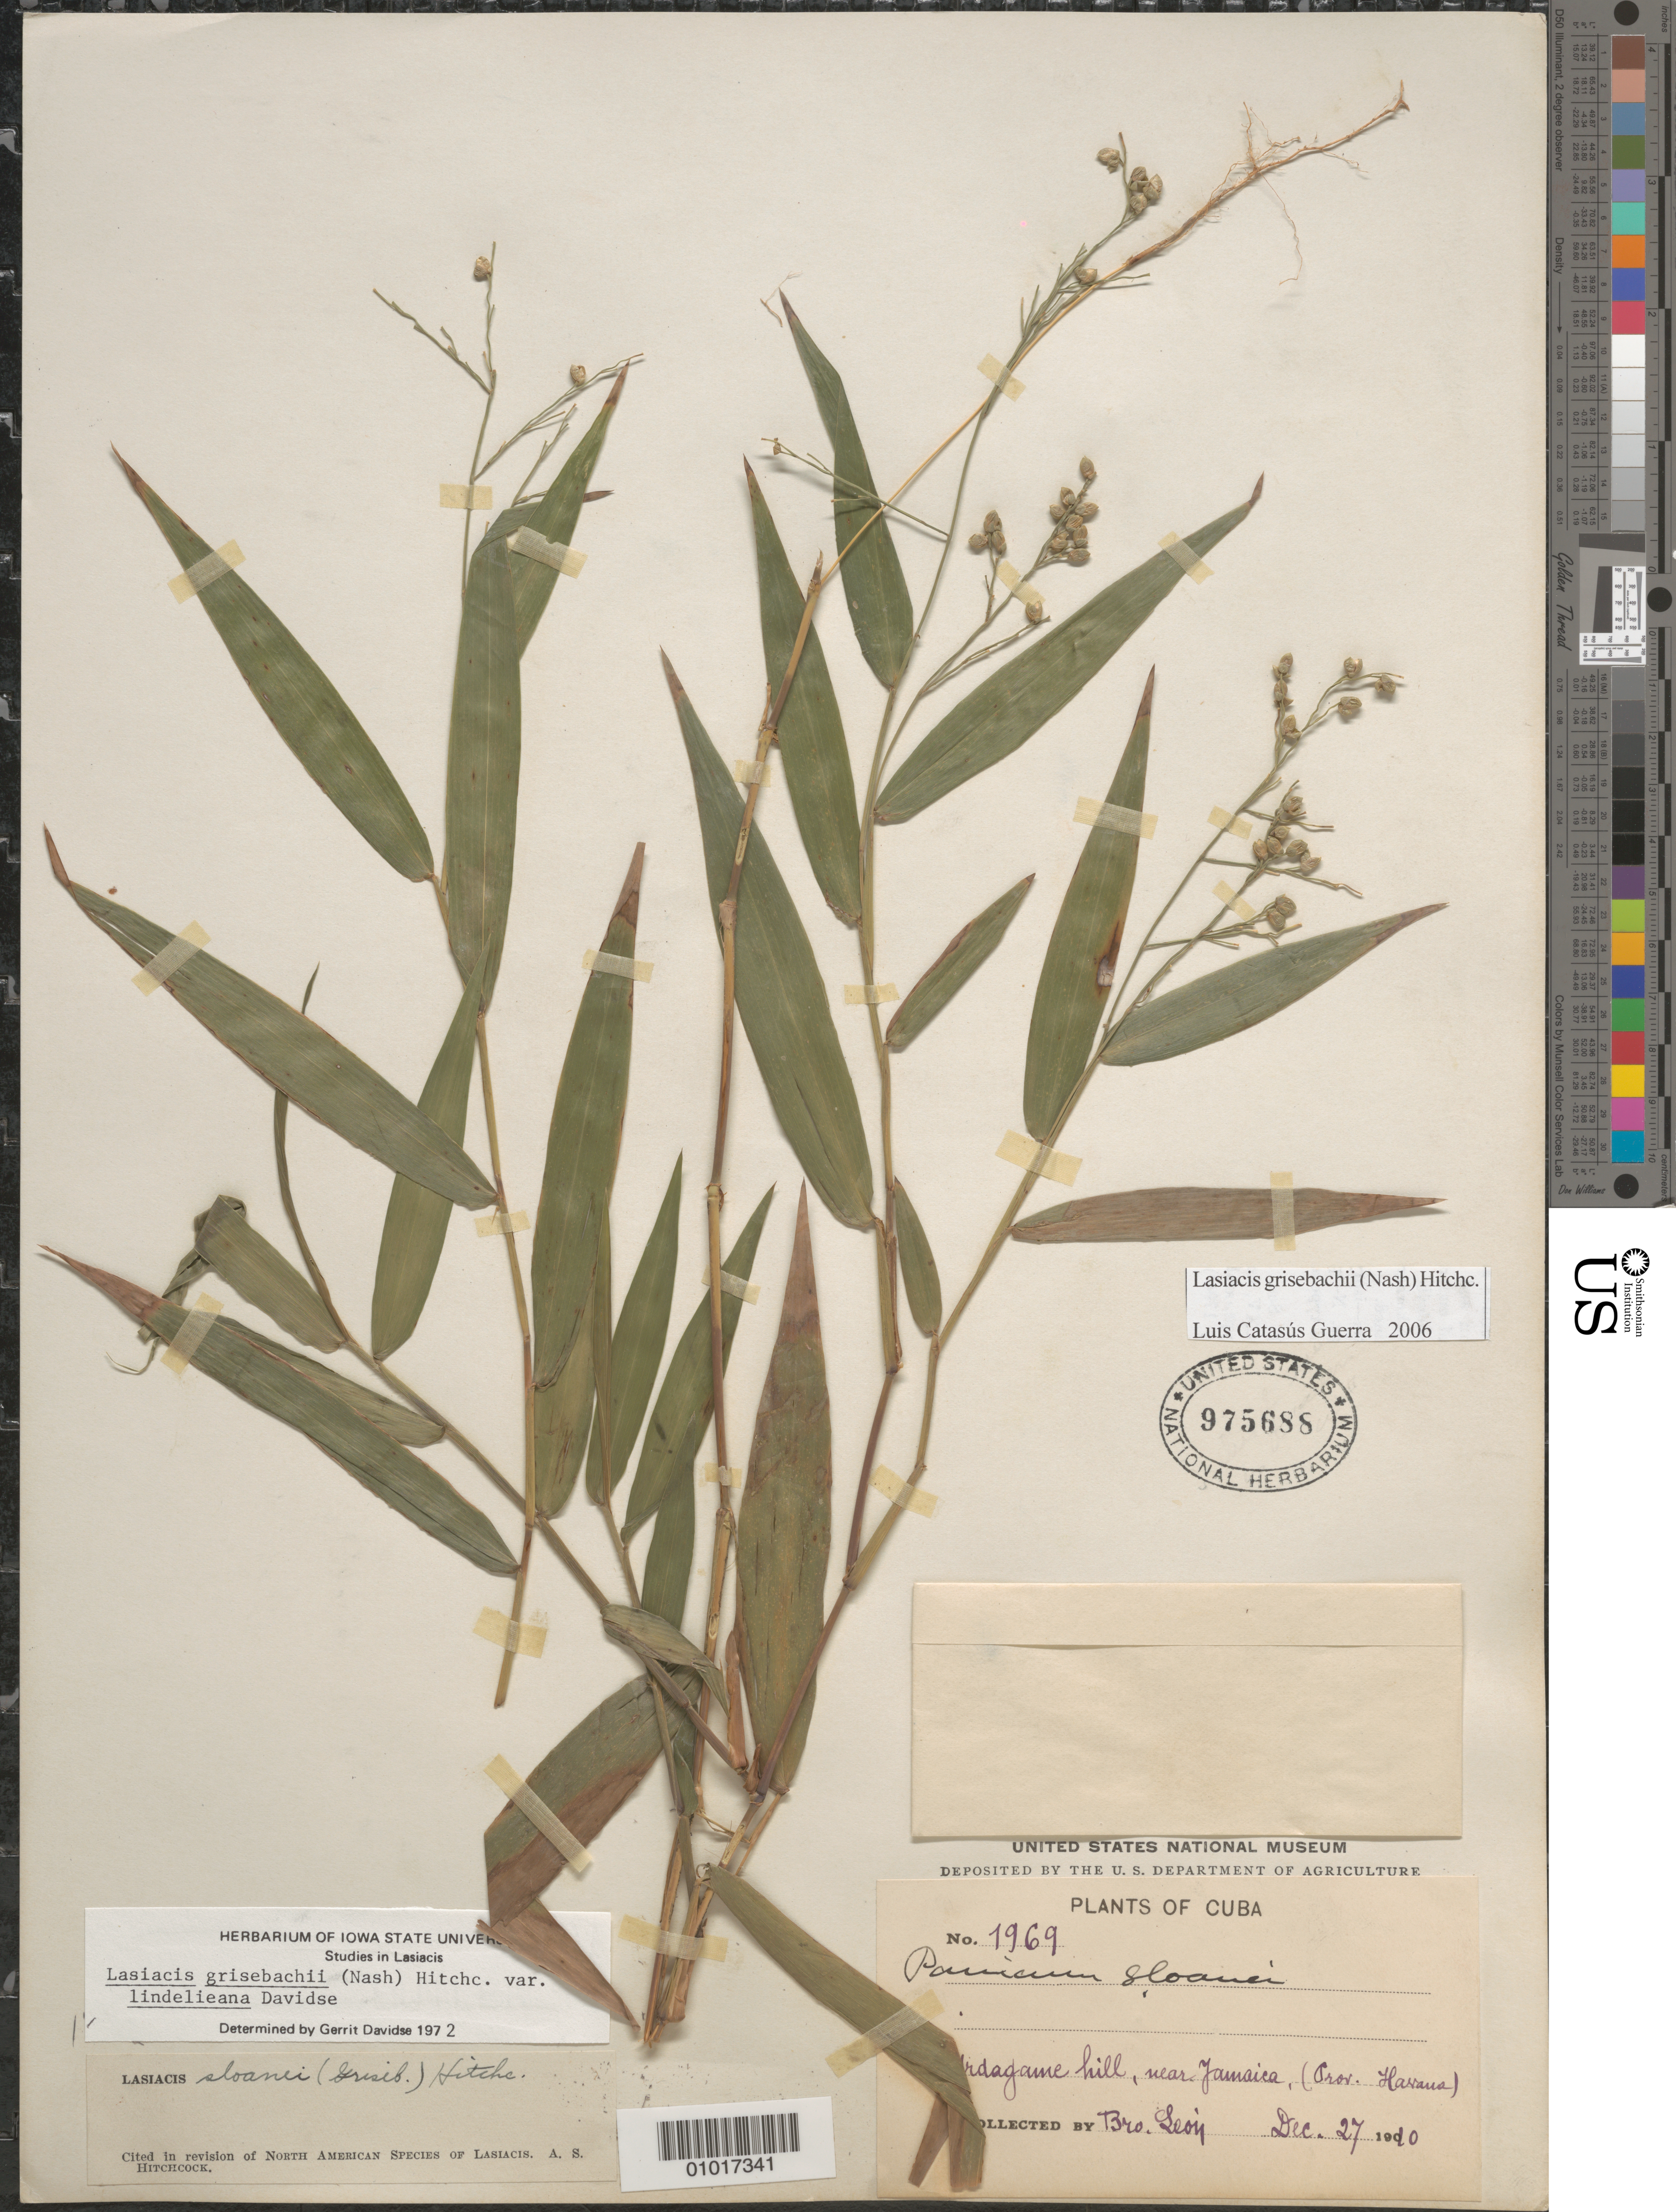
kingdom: Plantae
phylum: Tracheophyta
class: Liliopsida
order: Poales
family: Poaceae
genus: Lasiacis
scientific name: Lasiacis grisebachii var. grisebachii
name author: (Nash) Hitchc.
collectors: Bro. León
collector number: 1969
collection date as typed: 27 Dec 1910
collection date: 1910-12-27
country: Cuba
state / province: La Habana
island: Cuba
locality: Urdagame hill, near Jamaica, (Prov Havana)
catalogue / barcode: US 975688